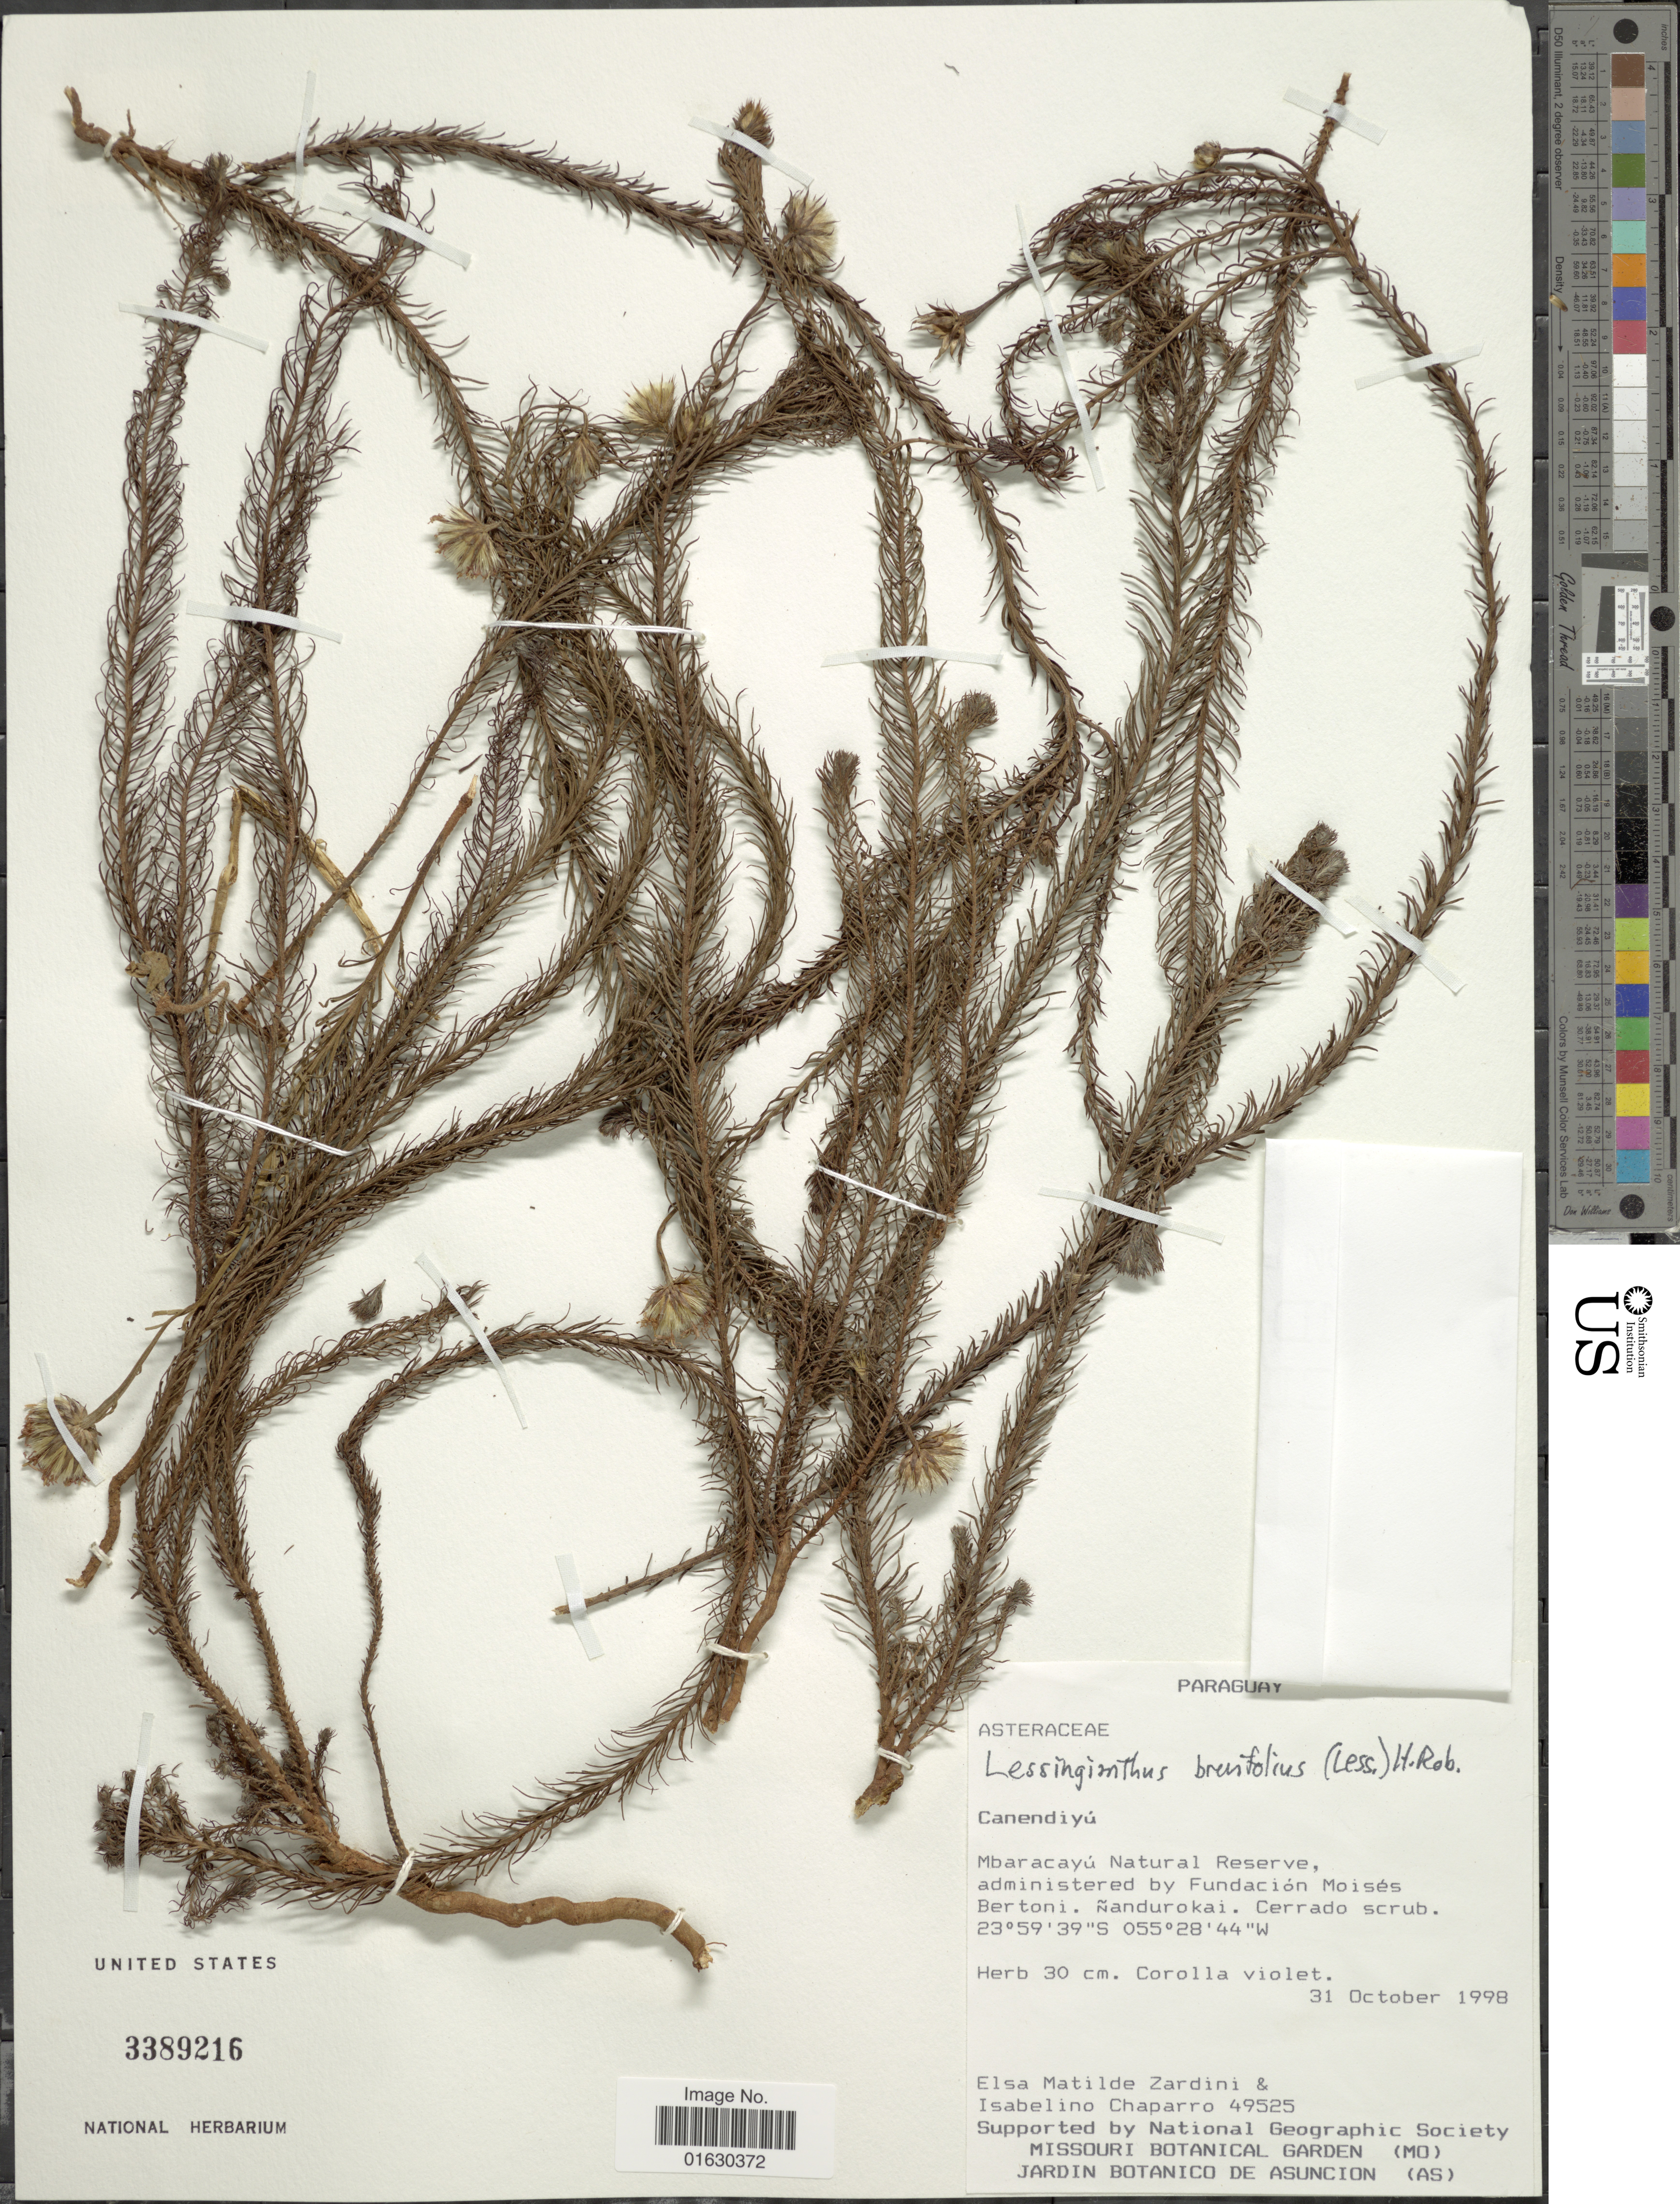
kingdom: Plantae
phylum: Tracheophyta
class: Magnoliopsida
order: Asterales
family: Asteraceae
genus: Lessingianthus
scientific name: Lessingianthus brevifolius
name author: (Less.) H. Rob.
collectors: E. M. Zardini & I. Chaparro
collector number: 49525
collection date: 1998-10-31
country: Paraguay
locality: Canendiyu, Mbaracayu Natural Reserve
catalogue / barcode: US 3389216